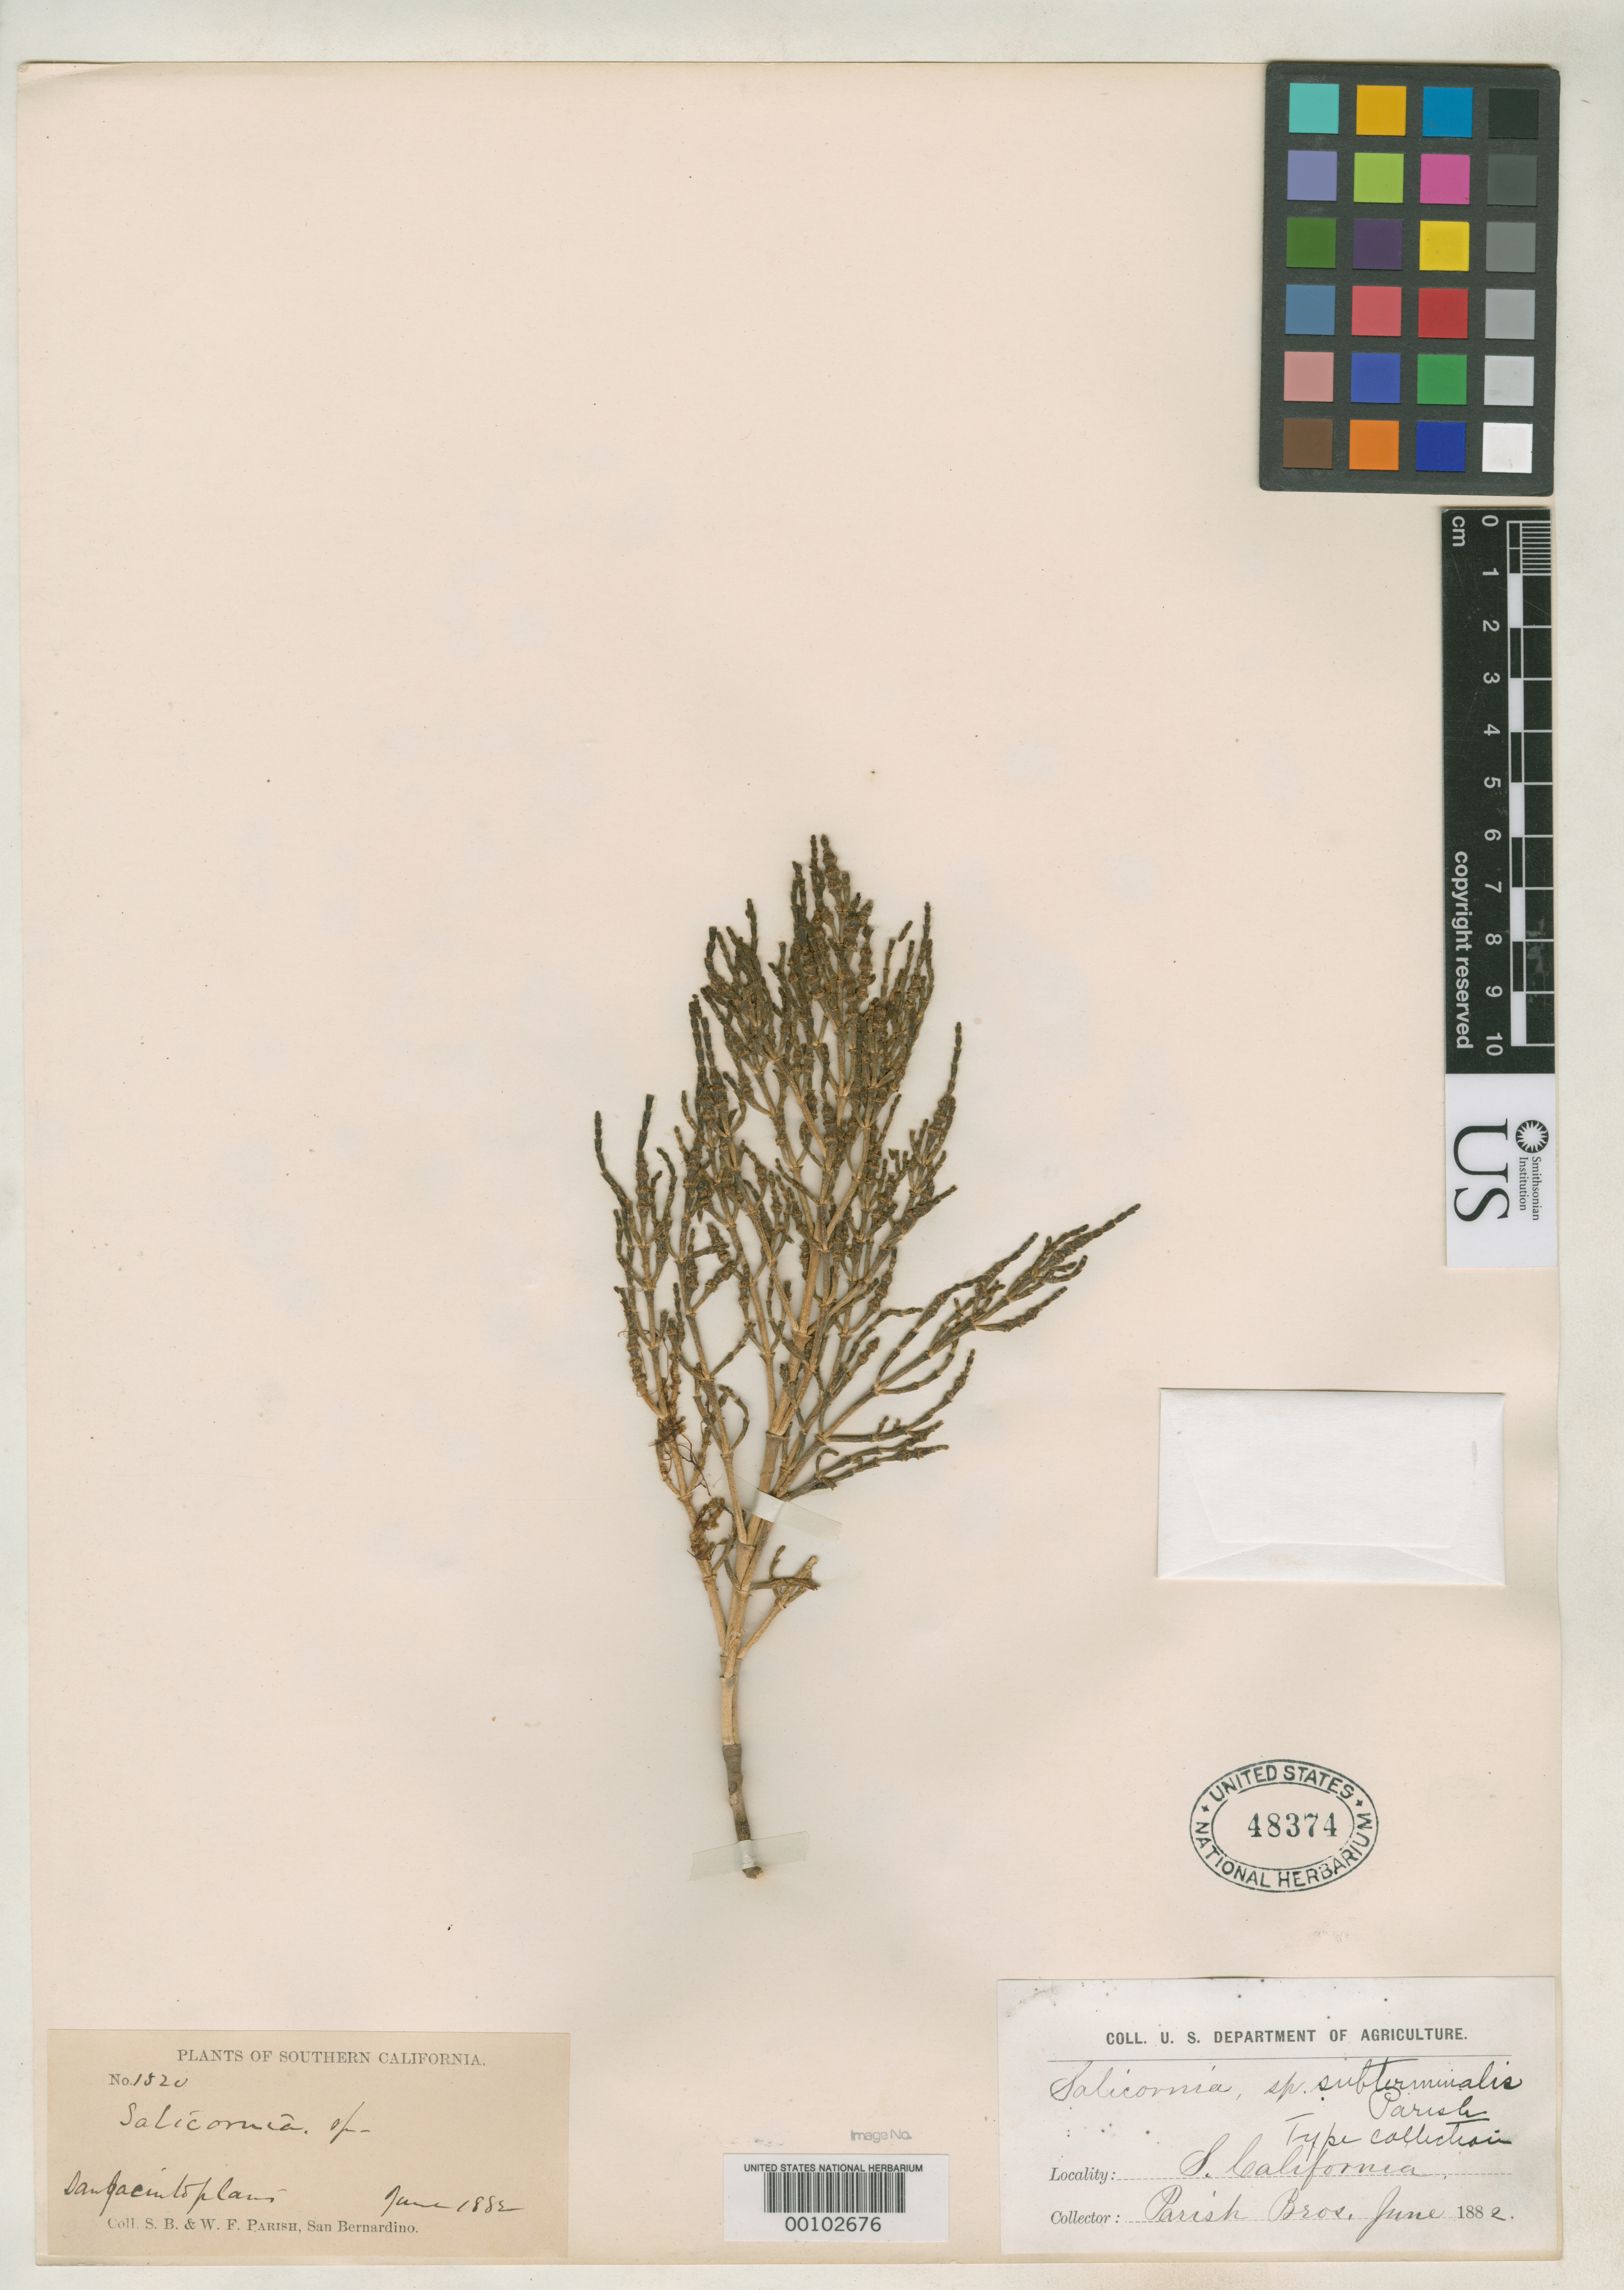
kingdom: Plantae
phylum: Tracheophyta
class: Magnoliopsida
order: Caryophyllales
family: Amaranthaceae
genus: Salicornia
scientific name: Salicornia subterminalis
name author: Parish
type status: Lectotype; Syntype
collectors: S. B. Parish & W. F. Parish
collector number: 1520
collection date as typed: Jun 1882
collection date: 1882-06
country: United States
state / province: California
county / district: Riverside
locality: Along San Jacinto River.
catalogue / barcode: US 48374